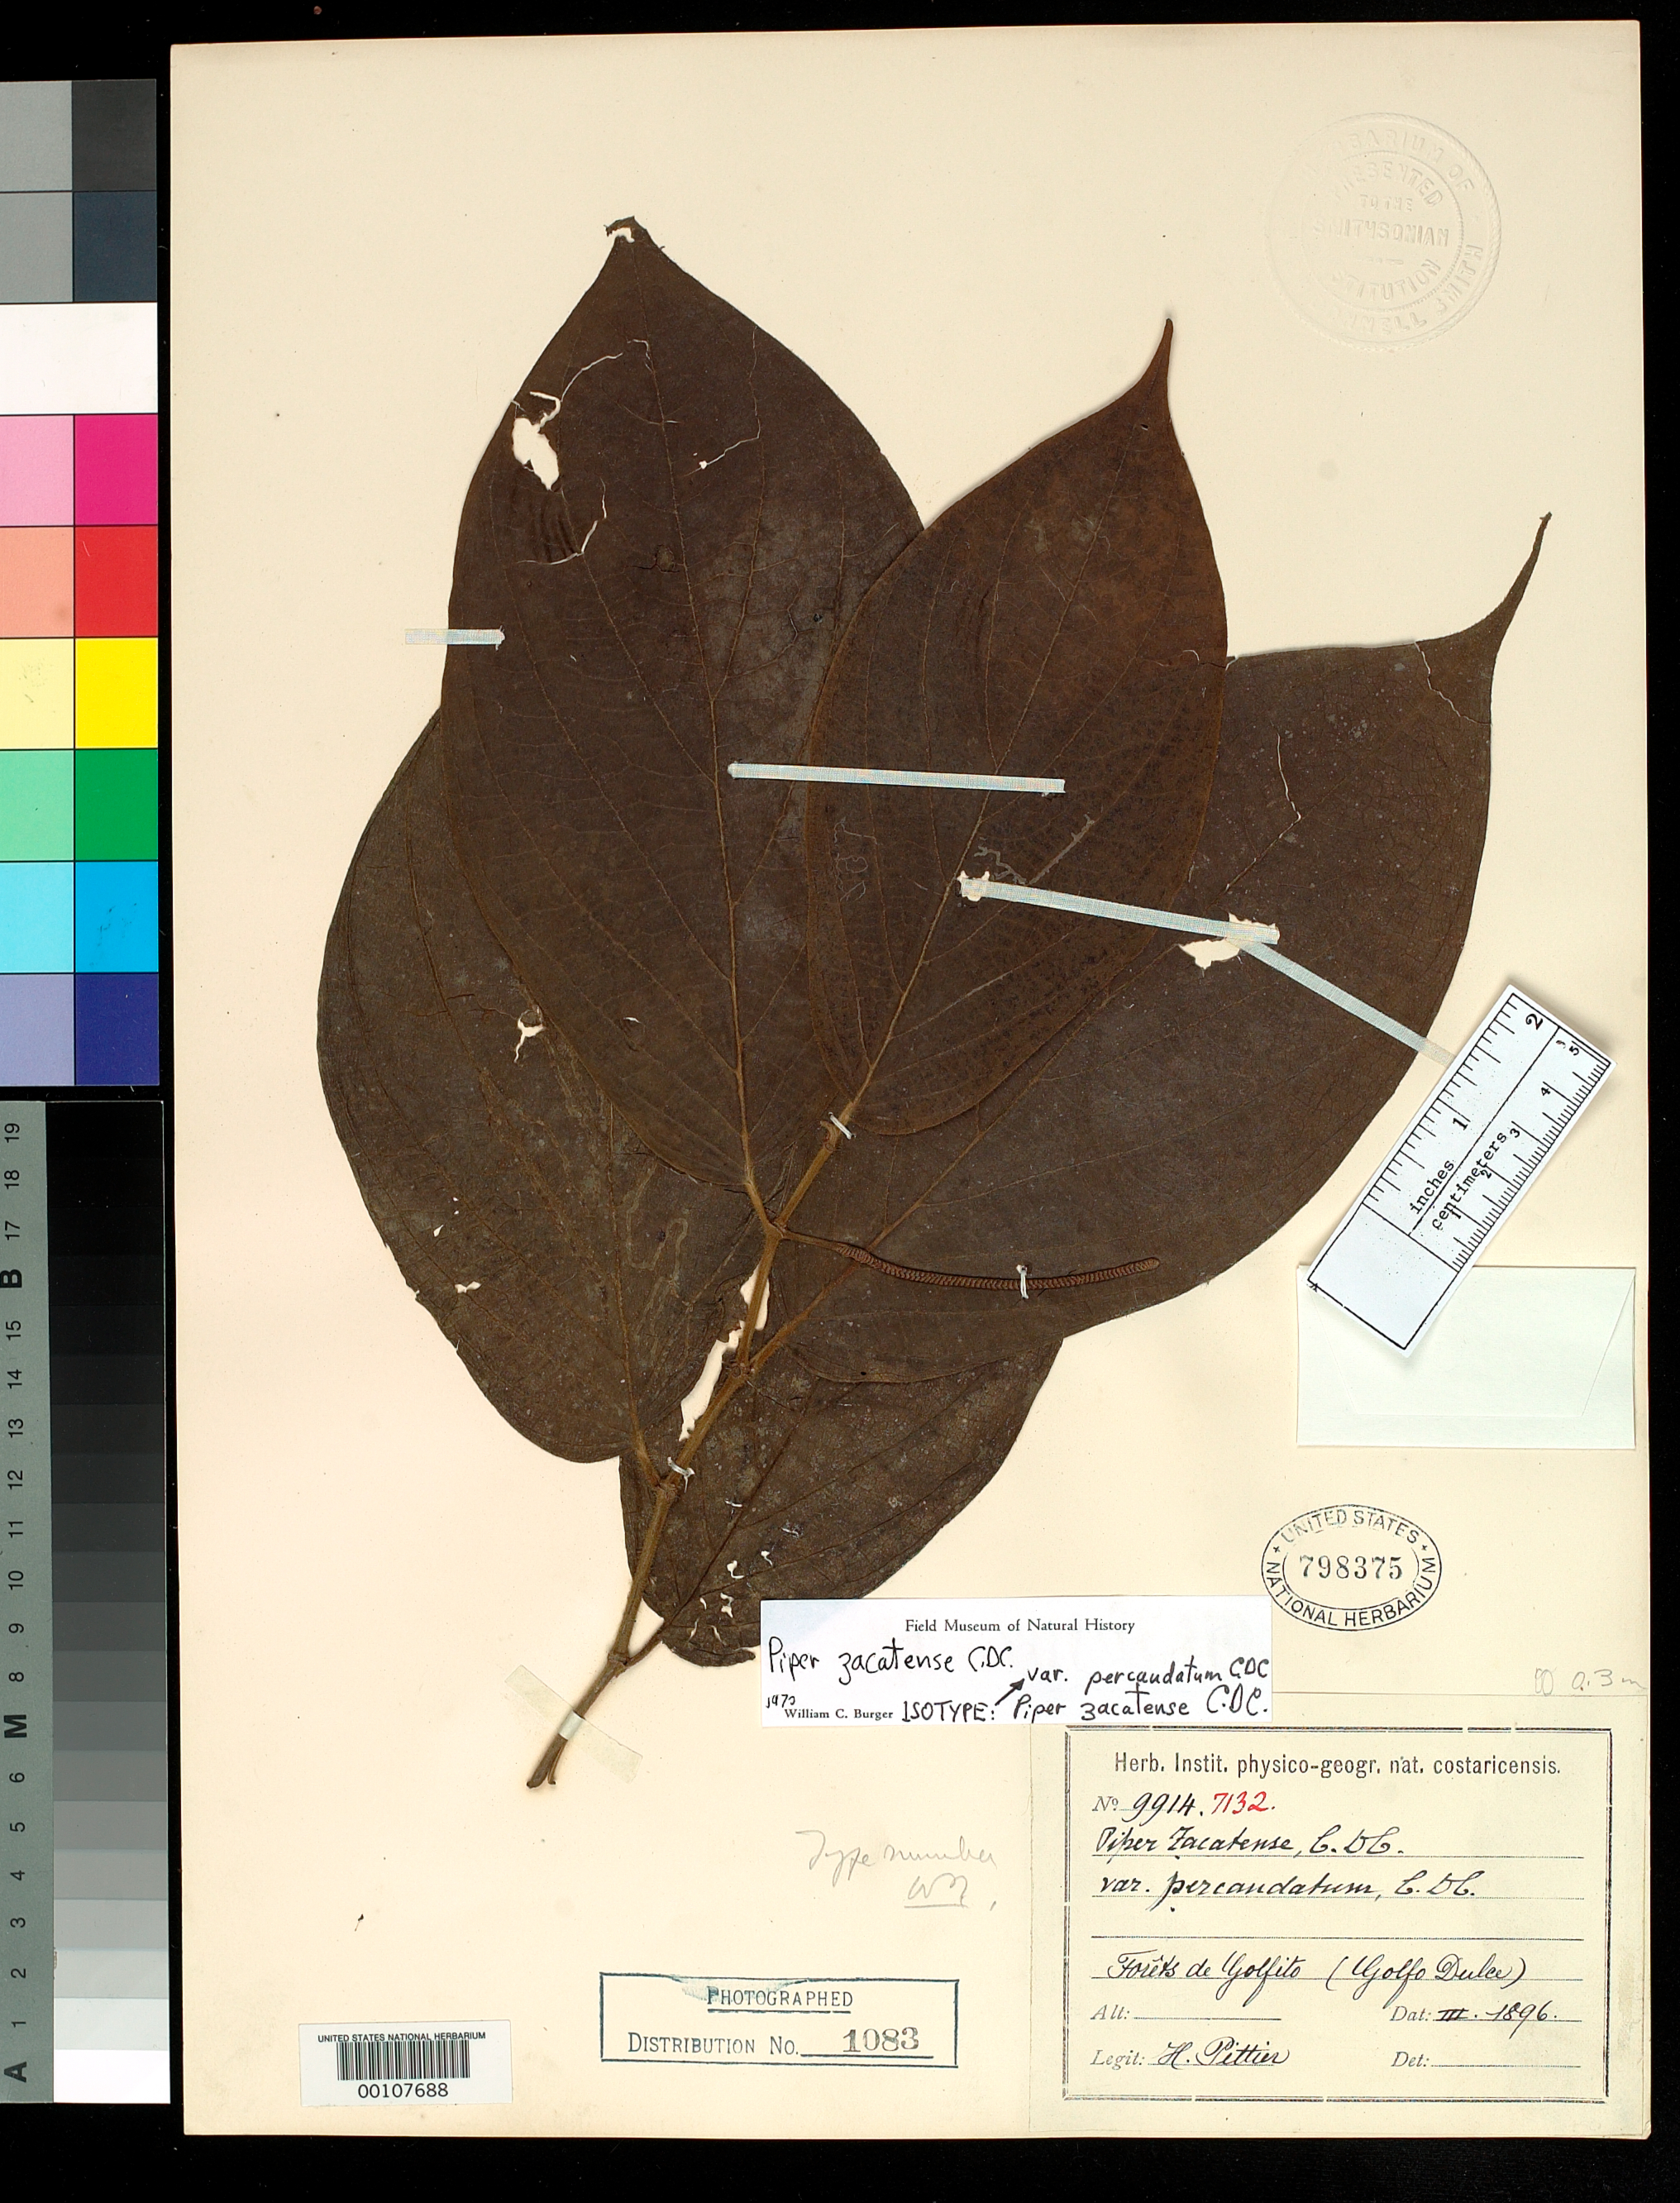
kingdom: Plantae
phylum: Tracheophyta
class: Magnoliopsida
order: Piperales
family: Piperaceae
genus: Piper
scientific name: Piper zacatense var. percaudatum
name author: C. DC. in Pittier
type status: Isotype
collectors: H. F. Pittier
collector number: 9914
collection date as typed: Mar 1896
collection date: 1896-03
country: Costa Rica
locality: Golfito, Golfo Dulce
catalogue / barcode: US 798375